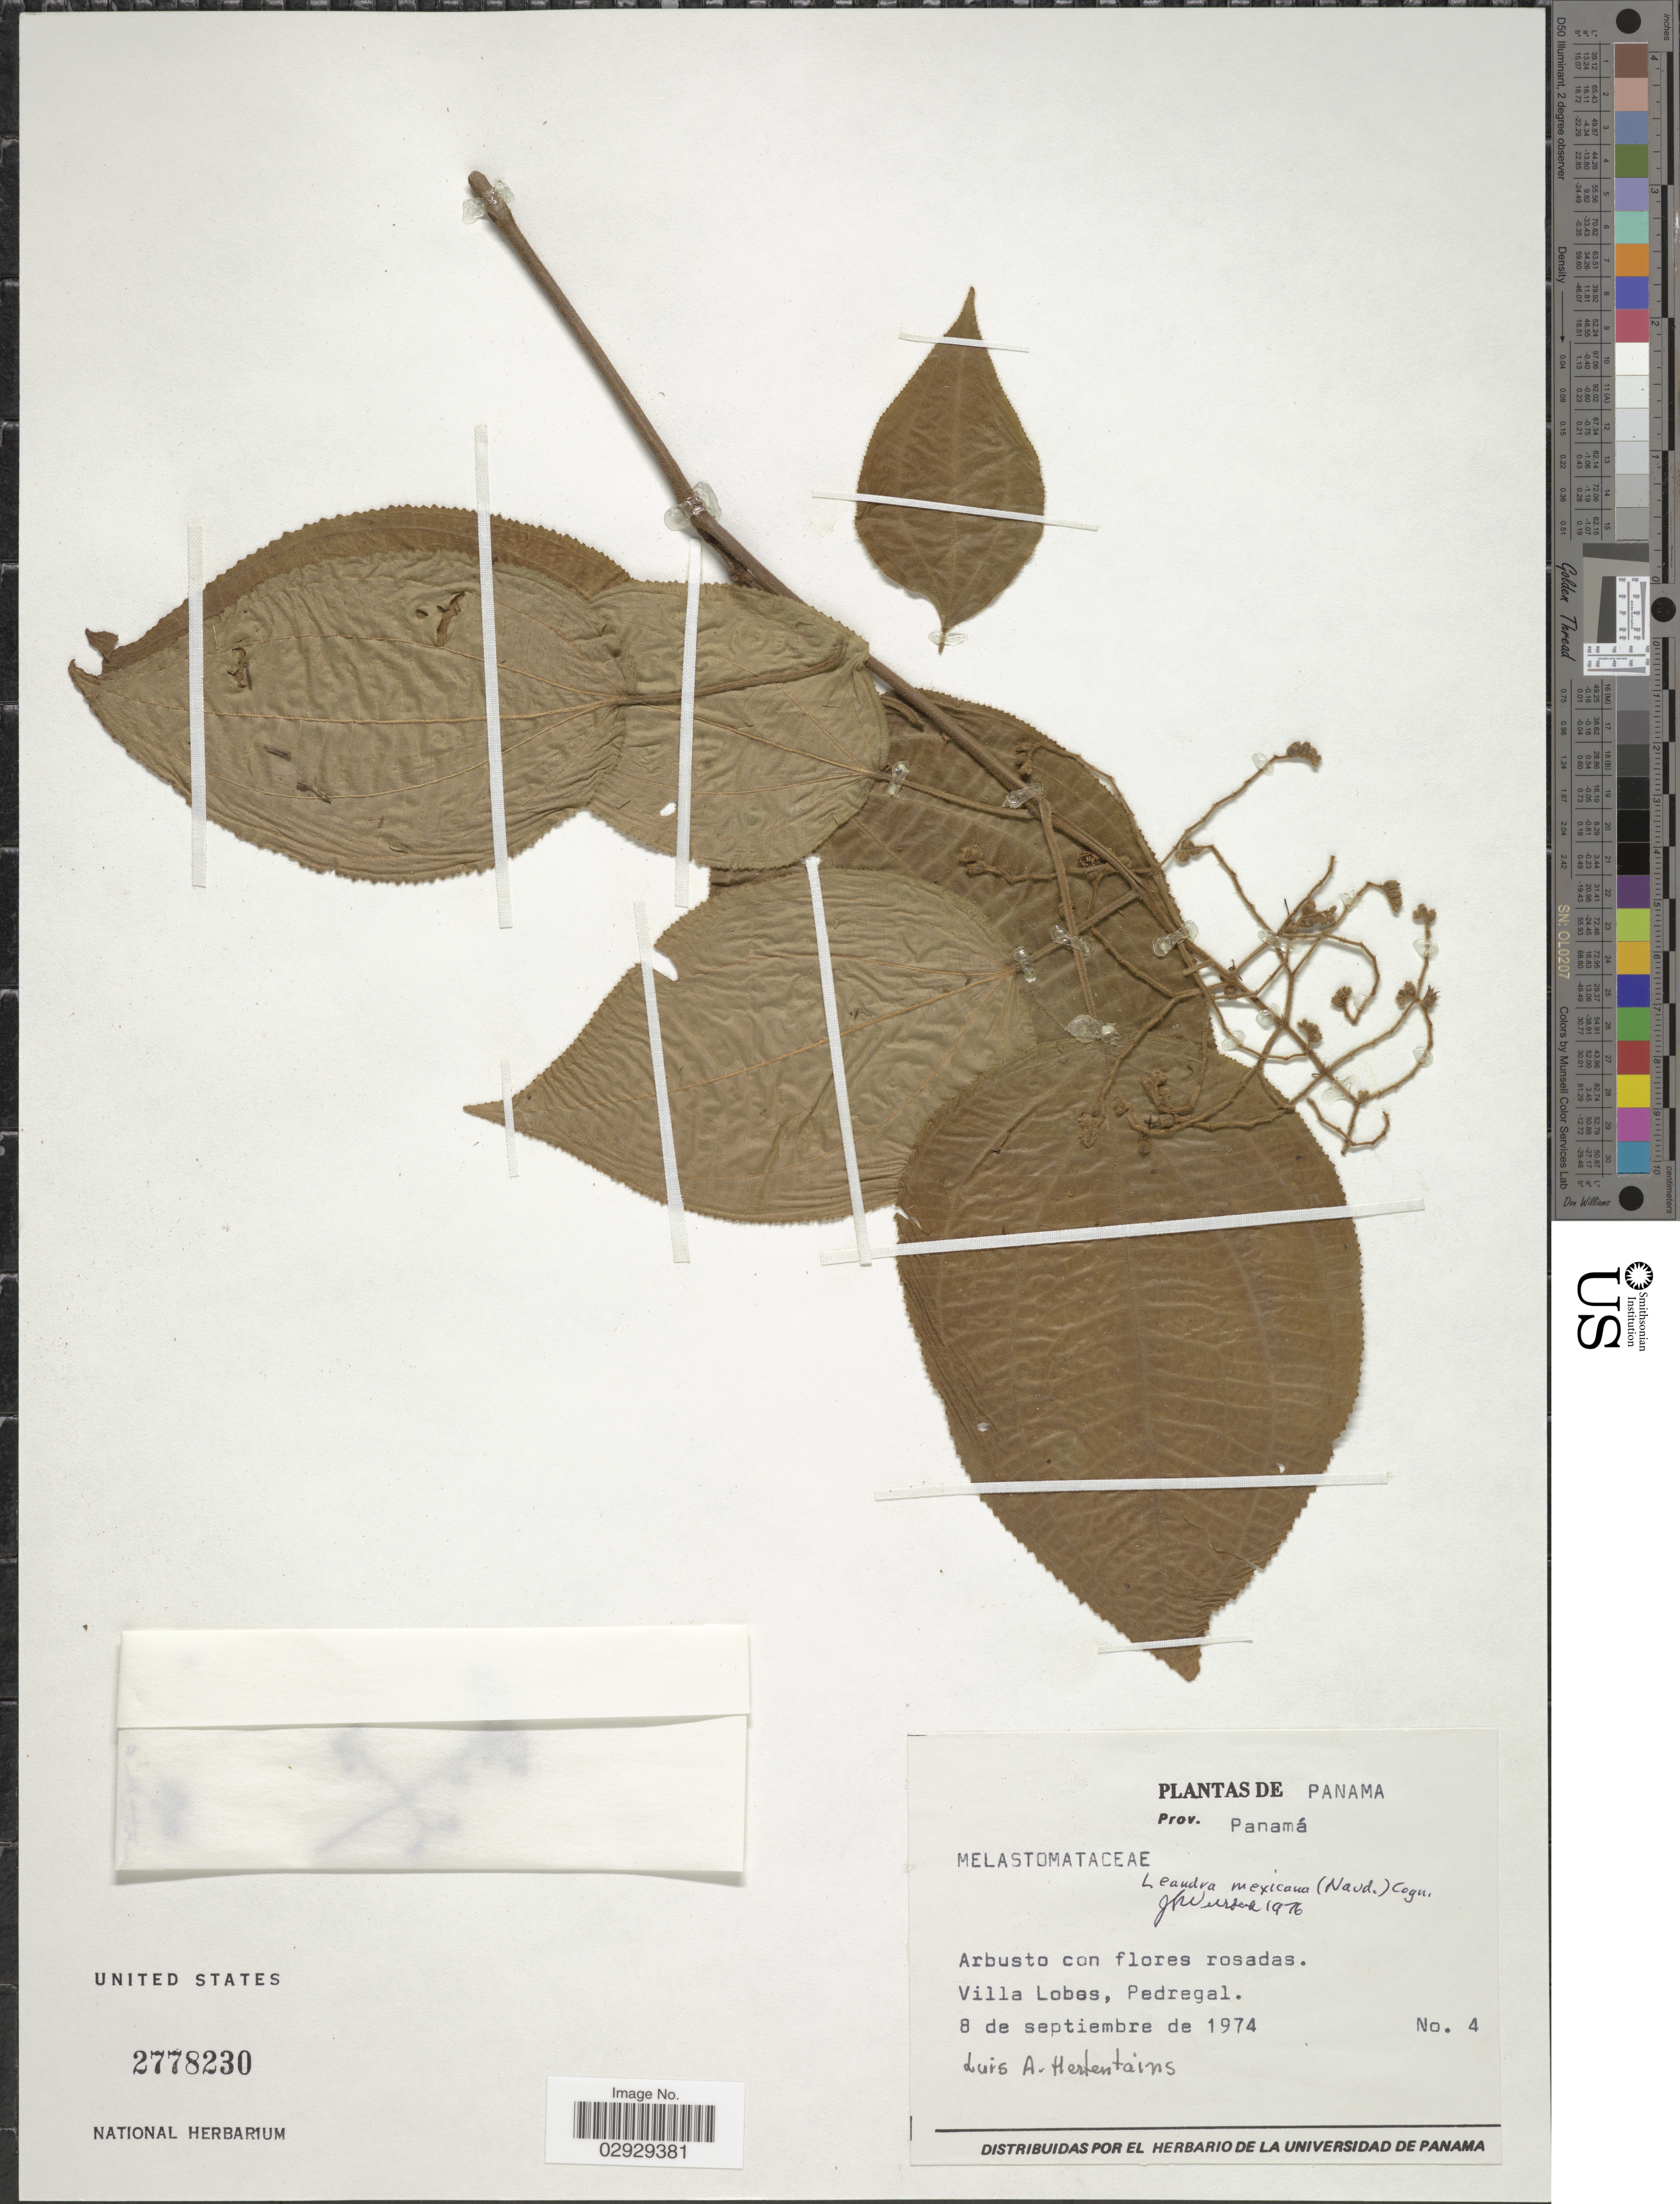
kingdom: Plantae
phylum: Tracheophyta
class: Magnoliopsida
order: Myrtales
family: Melastomataceae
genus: Leandra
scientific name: Leandra mexicana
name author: (Naudin) Cogn.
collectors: L. Hertentains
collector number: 4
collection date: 1974-09-08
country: Panama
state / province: Panamá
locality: Villa Lobes, Pedregal.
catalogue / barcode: US 2778230